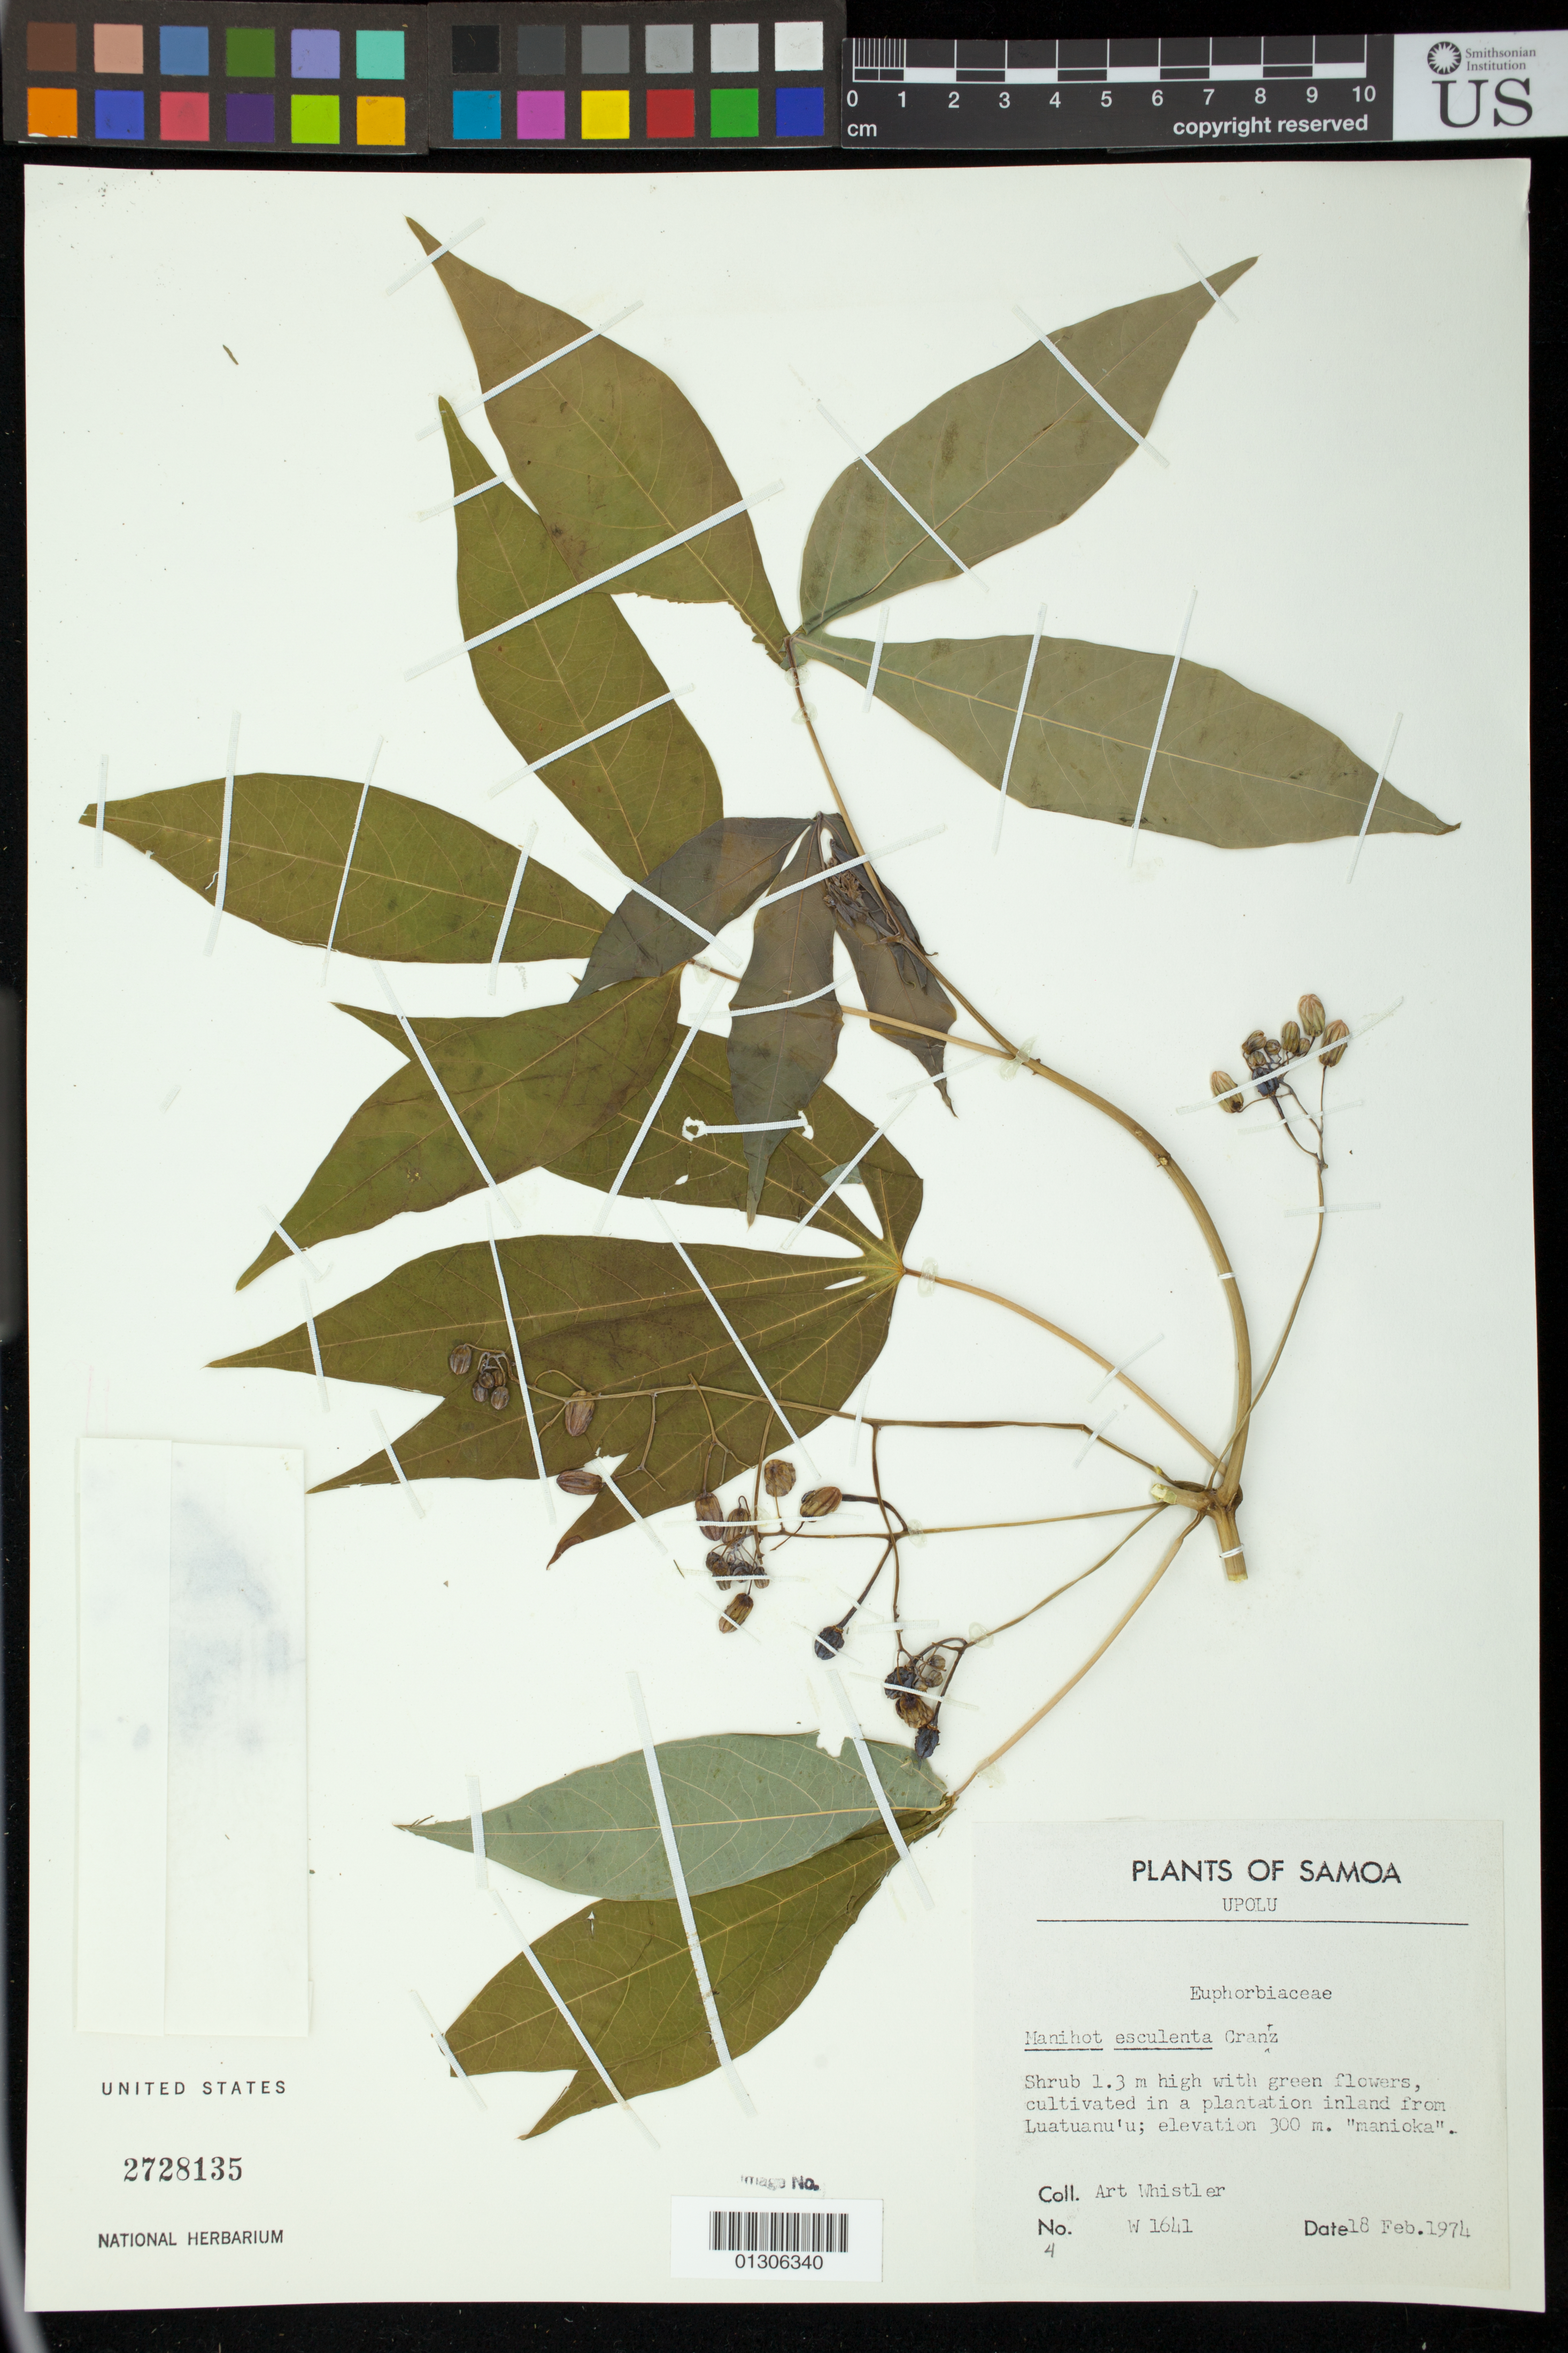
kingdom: Plantae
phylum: Tracheophyta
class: Magnoliopsida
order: Malpighiales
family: Euphorbiaceae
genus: Manihot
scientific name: Manihot esculenta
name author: Crantz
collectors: A. Whistler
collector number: W 1641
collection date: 1974-02-18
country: Samoa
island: Upolu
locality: Luatuanu'u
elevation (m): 300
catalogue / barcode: US 2728135